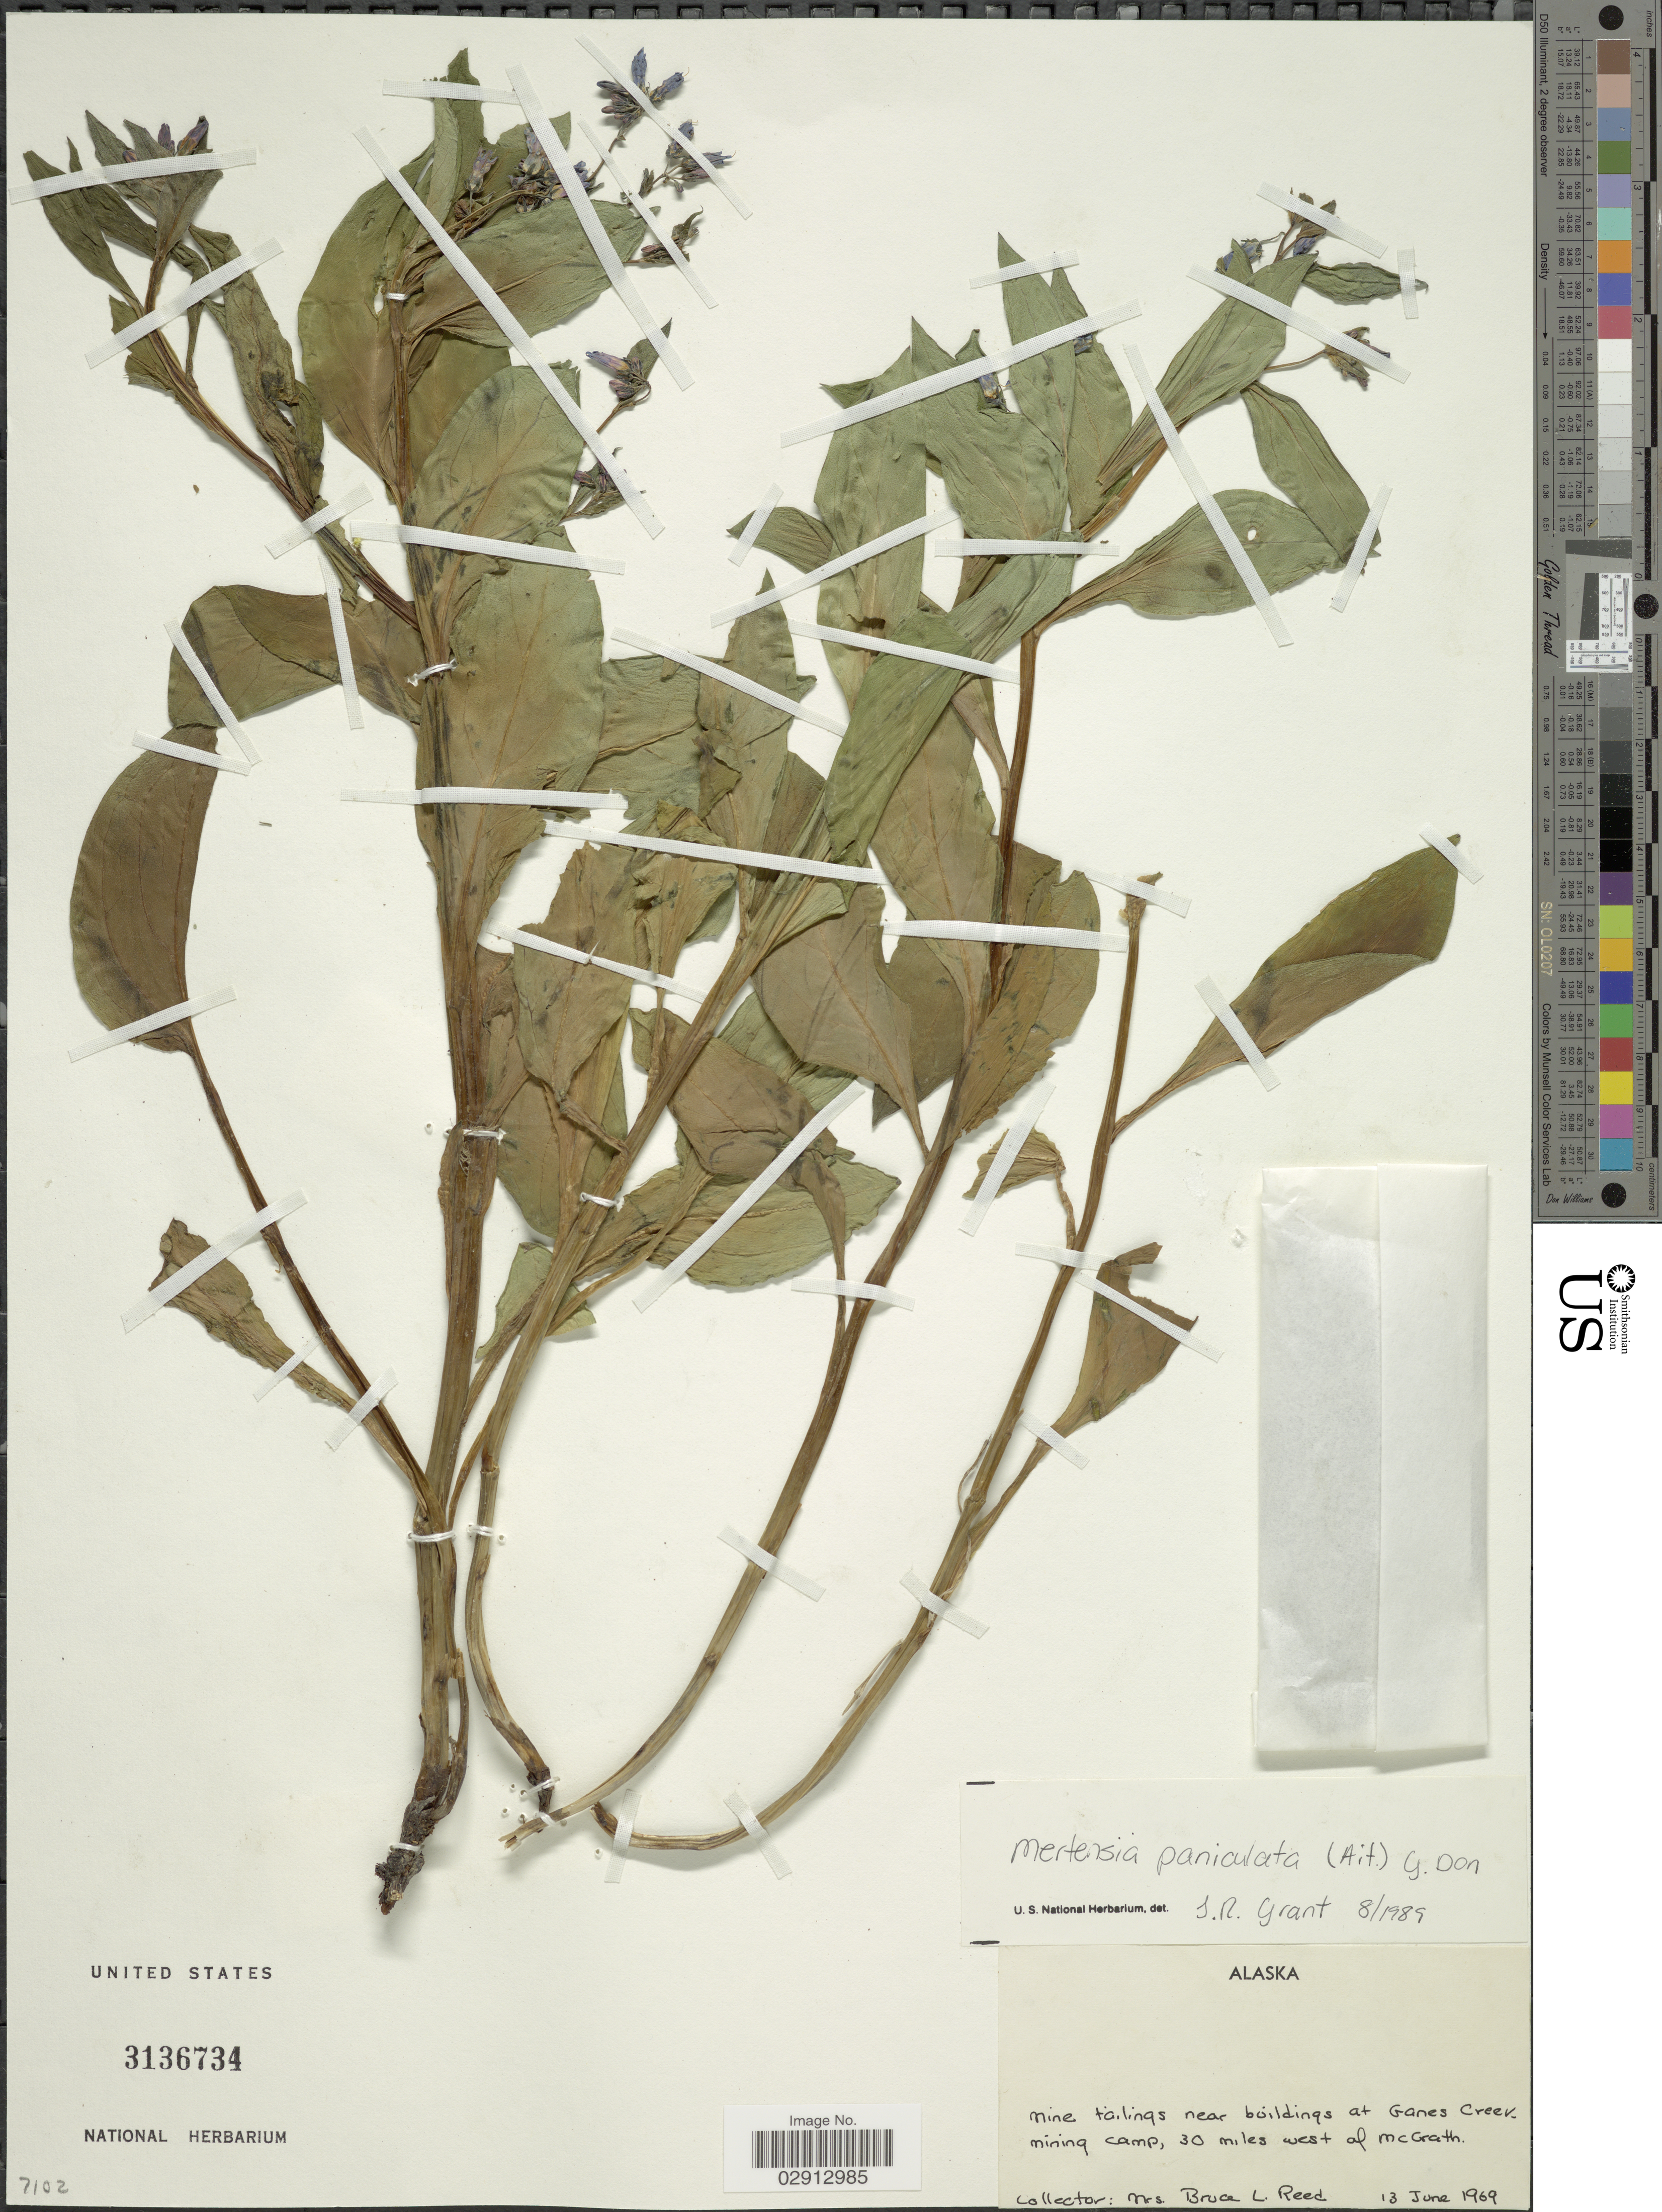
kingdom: Plantae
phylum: Tracheophyta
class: Magnoliopsida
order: Boraginales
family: Boraginaceae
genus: Mertensia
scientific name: Mertensia paniculata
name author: (Aiton) G. Don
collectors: B. Reed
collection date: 1969-06-13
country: United States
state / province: Alaska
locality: Mine tailings near buildings at Ganes Creek mining camp, 30 miles west of McGrath.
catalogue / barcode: US 3136734